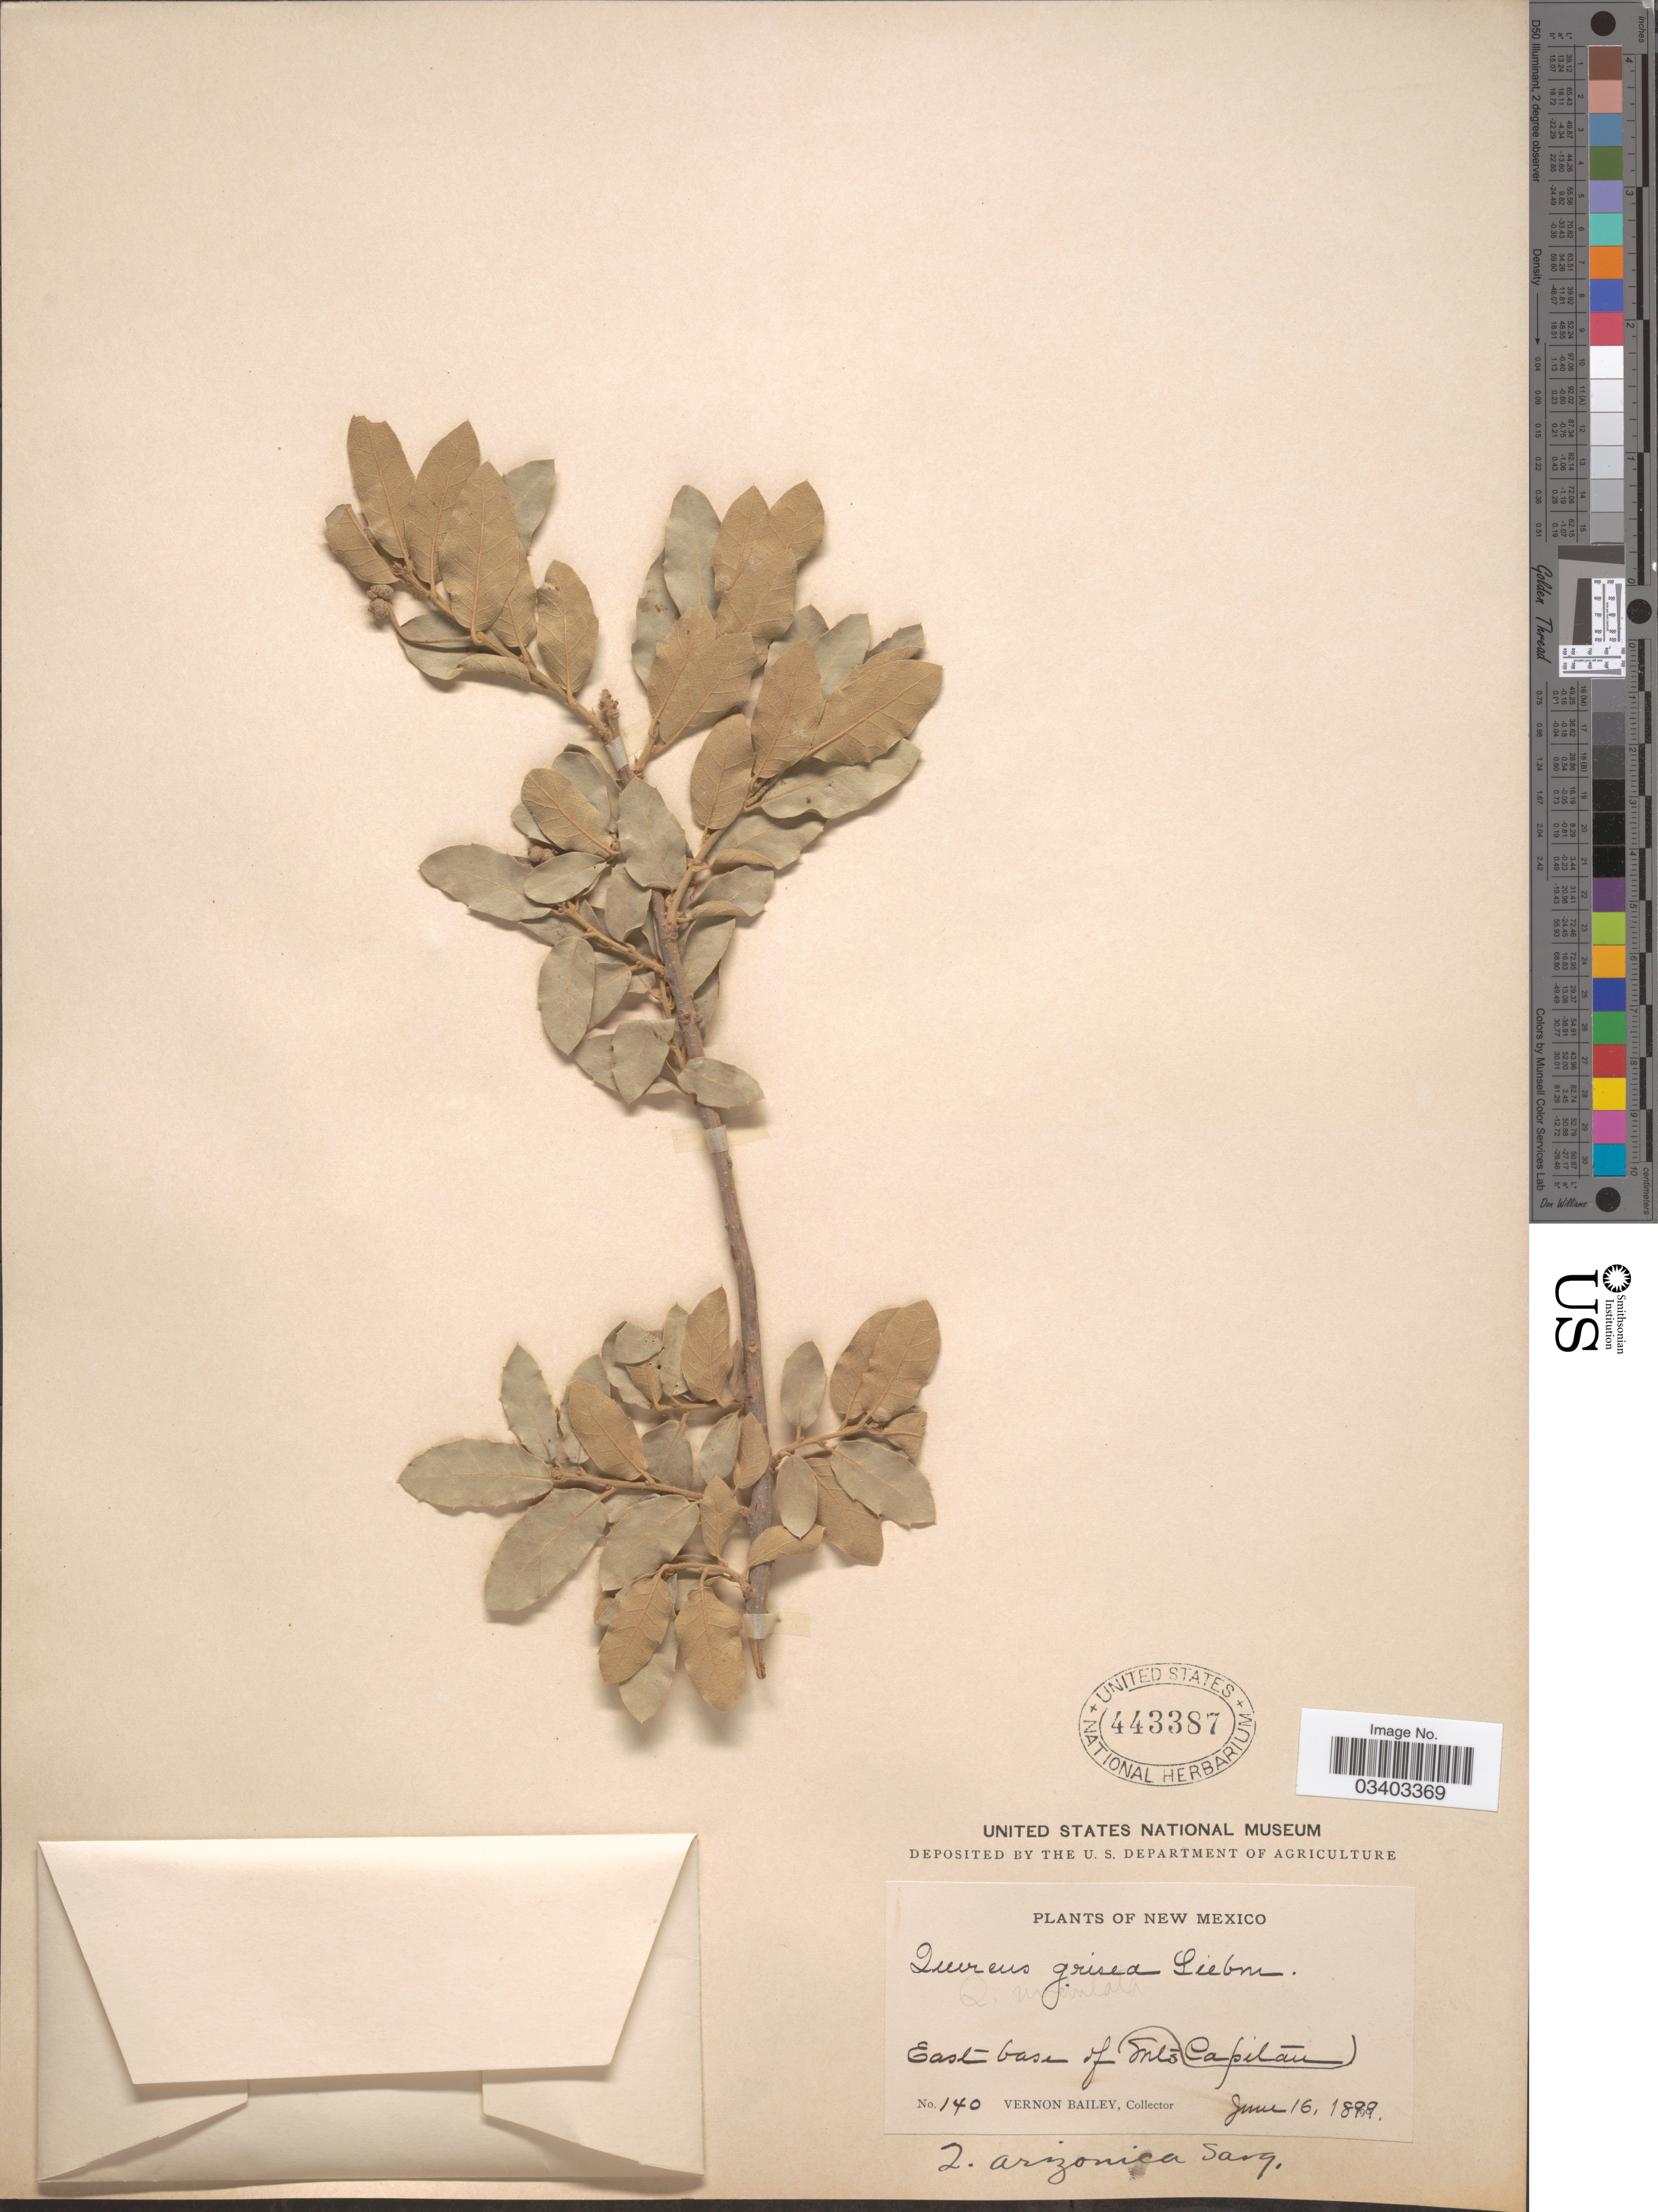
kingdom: Plantae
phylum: Tracheophyta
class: Magnoliopsida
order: Fagales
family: Fagaceae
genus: Quercus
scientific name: Quercus arizonica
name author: Sarg.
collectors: V. O. Bailey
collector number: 140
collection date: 1899-06-16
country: United States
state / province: New Mexico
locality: East base of Capitan Mts.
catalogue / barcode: US 443387